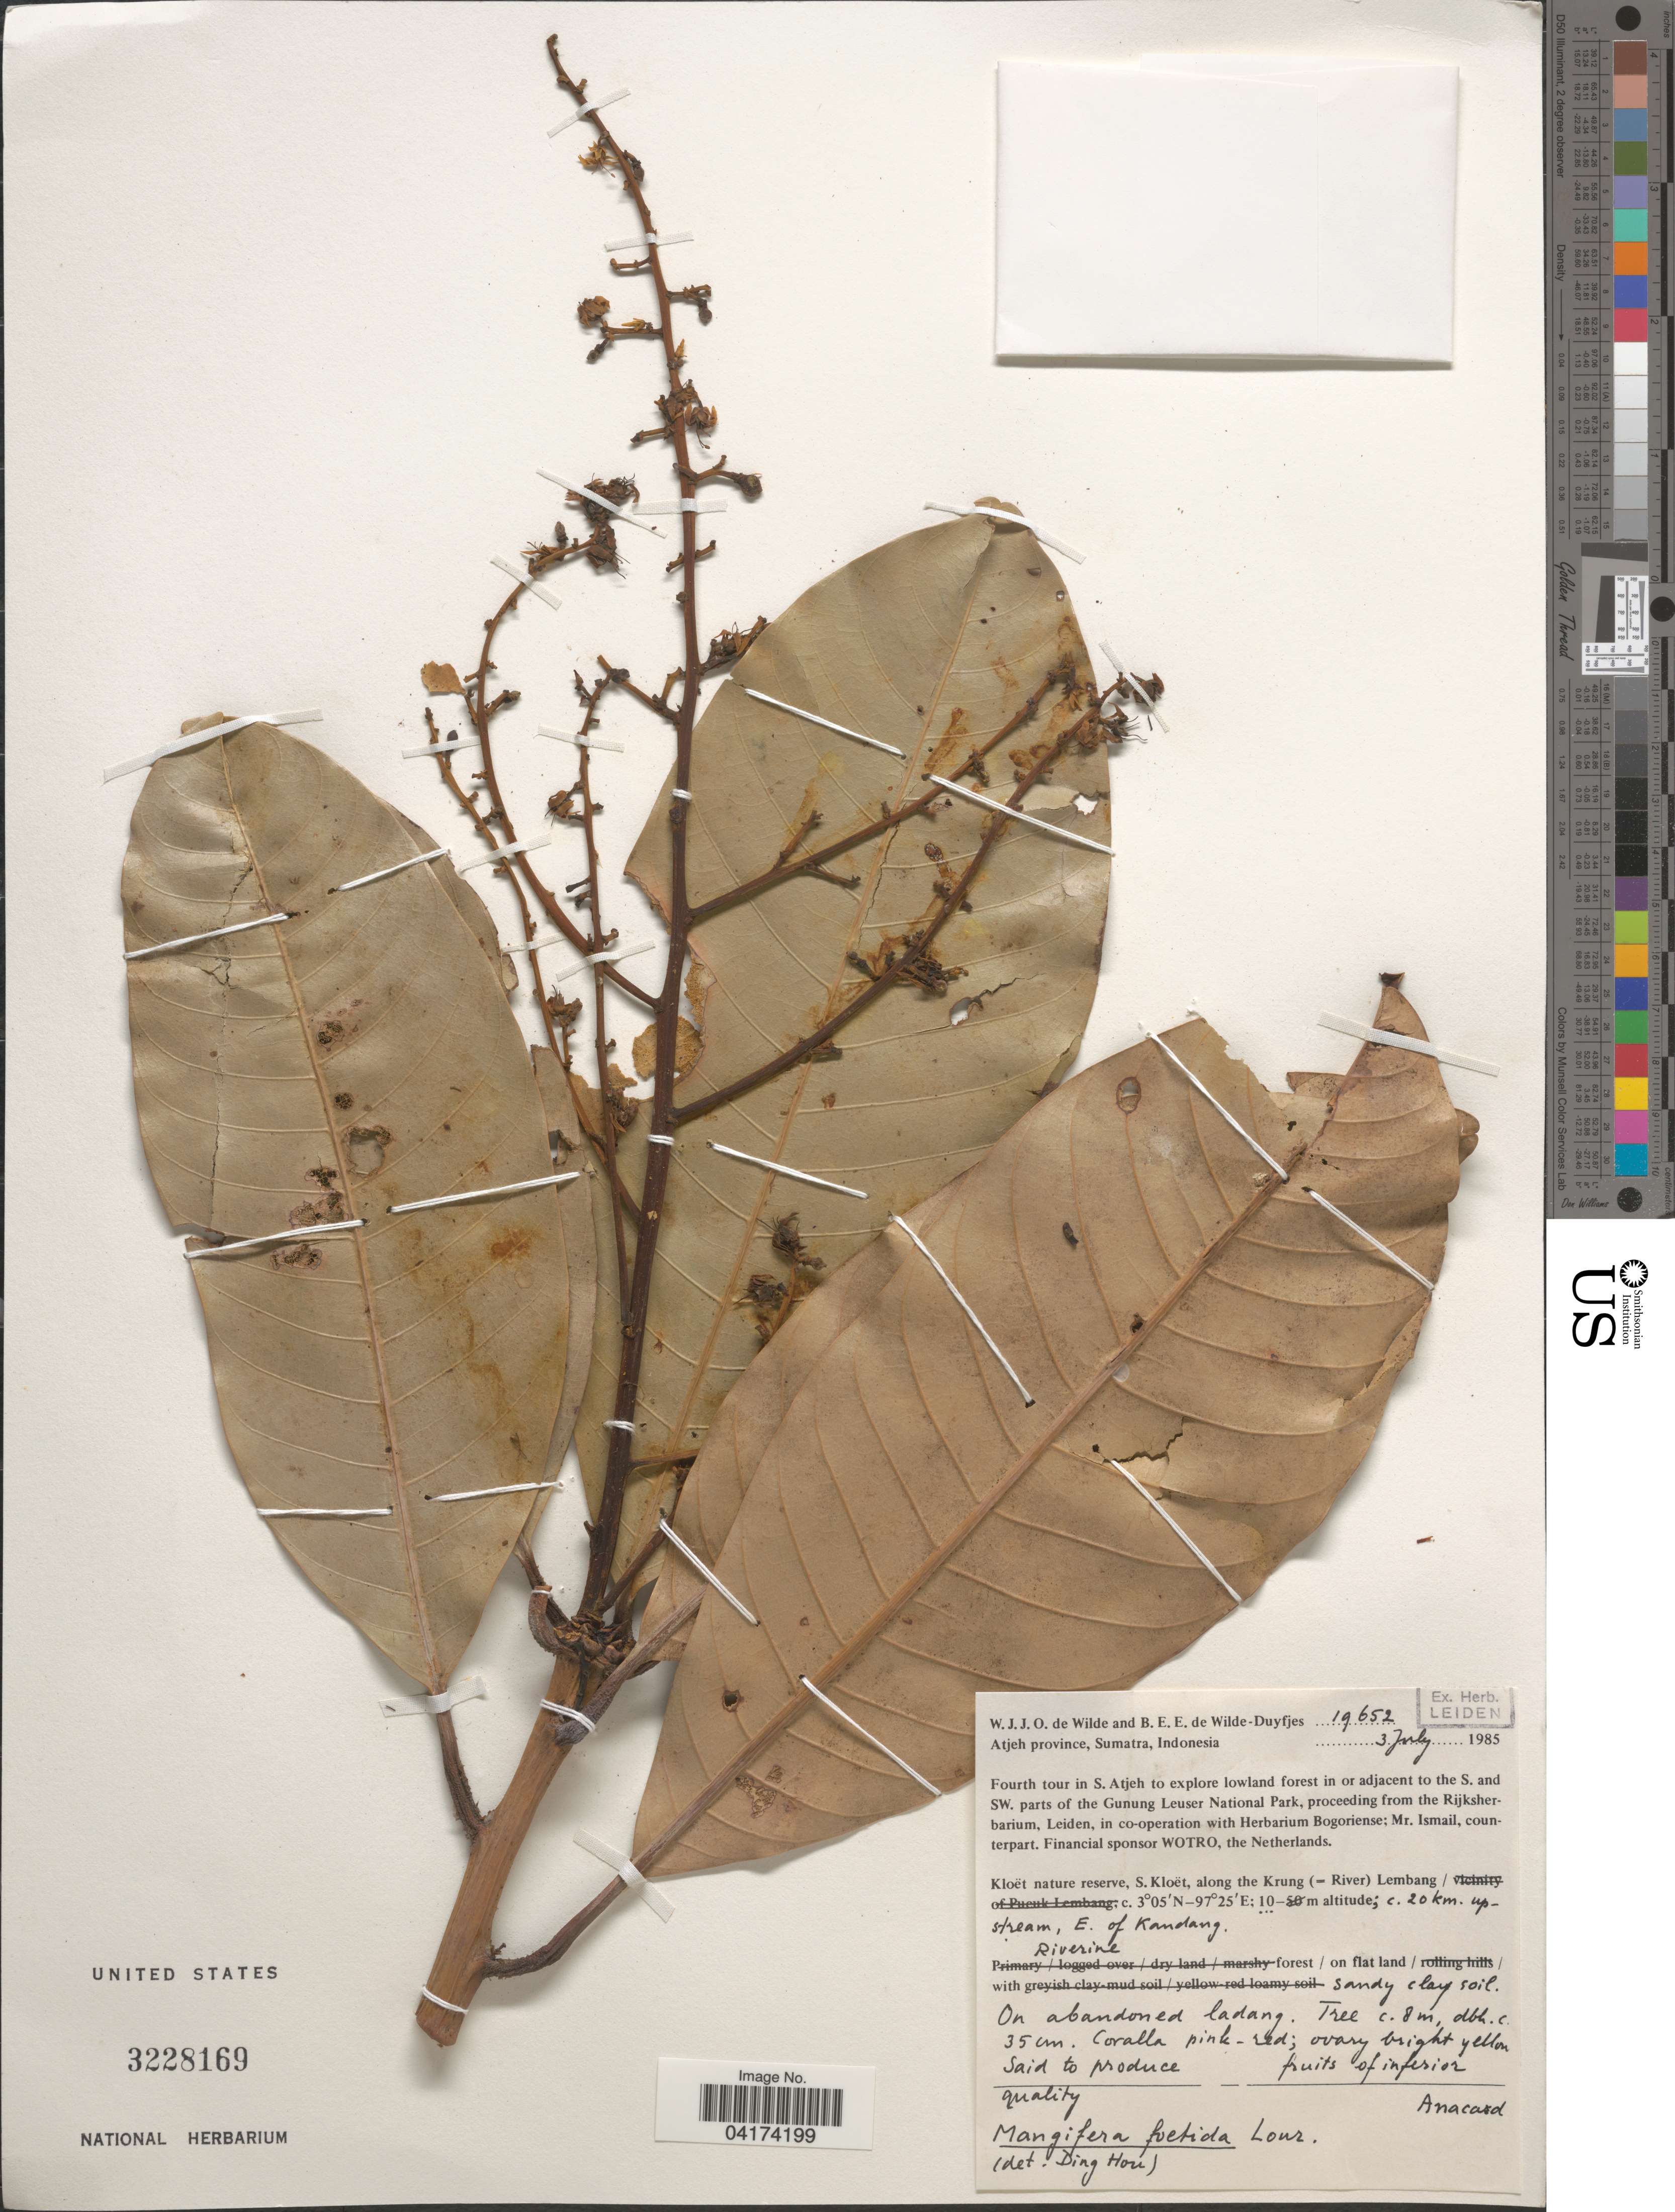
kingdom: Plantae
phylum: Tracheophyta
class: Magnoliopsida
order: Sapindales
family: Anacardiaceae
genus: Mangifera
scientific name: Mangifera foetida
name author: Lour.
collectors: W. J. de Wilde & B. E. de Wilde-Duyfjes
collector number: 19652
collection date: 1985-07-03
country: Indonesia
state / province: Sumatra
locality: Atjeh province. Fourth tour in S. Atjeh to explore lowland forest in or adjacent to the S. and SW. parts of the Gunung Leuser National Park. Kloët nature reserve, S. Kloët, along the Krung (= River) Lembang; c. 20 km. upstream, E. of Kandang.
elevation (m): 10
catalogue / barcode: US 3228169